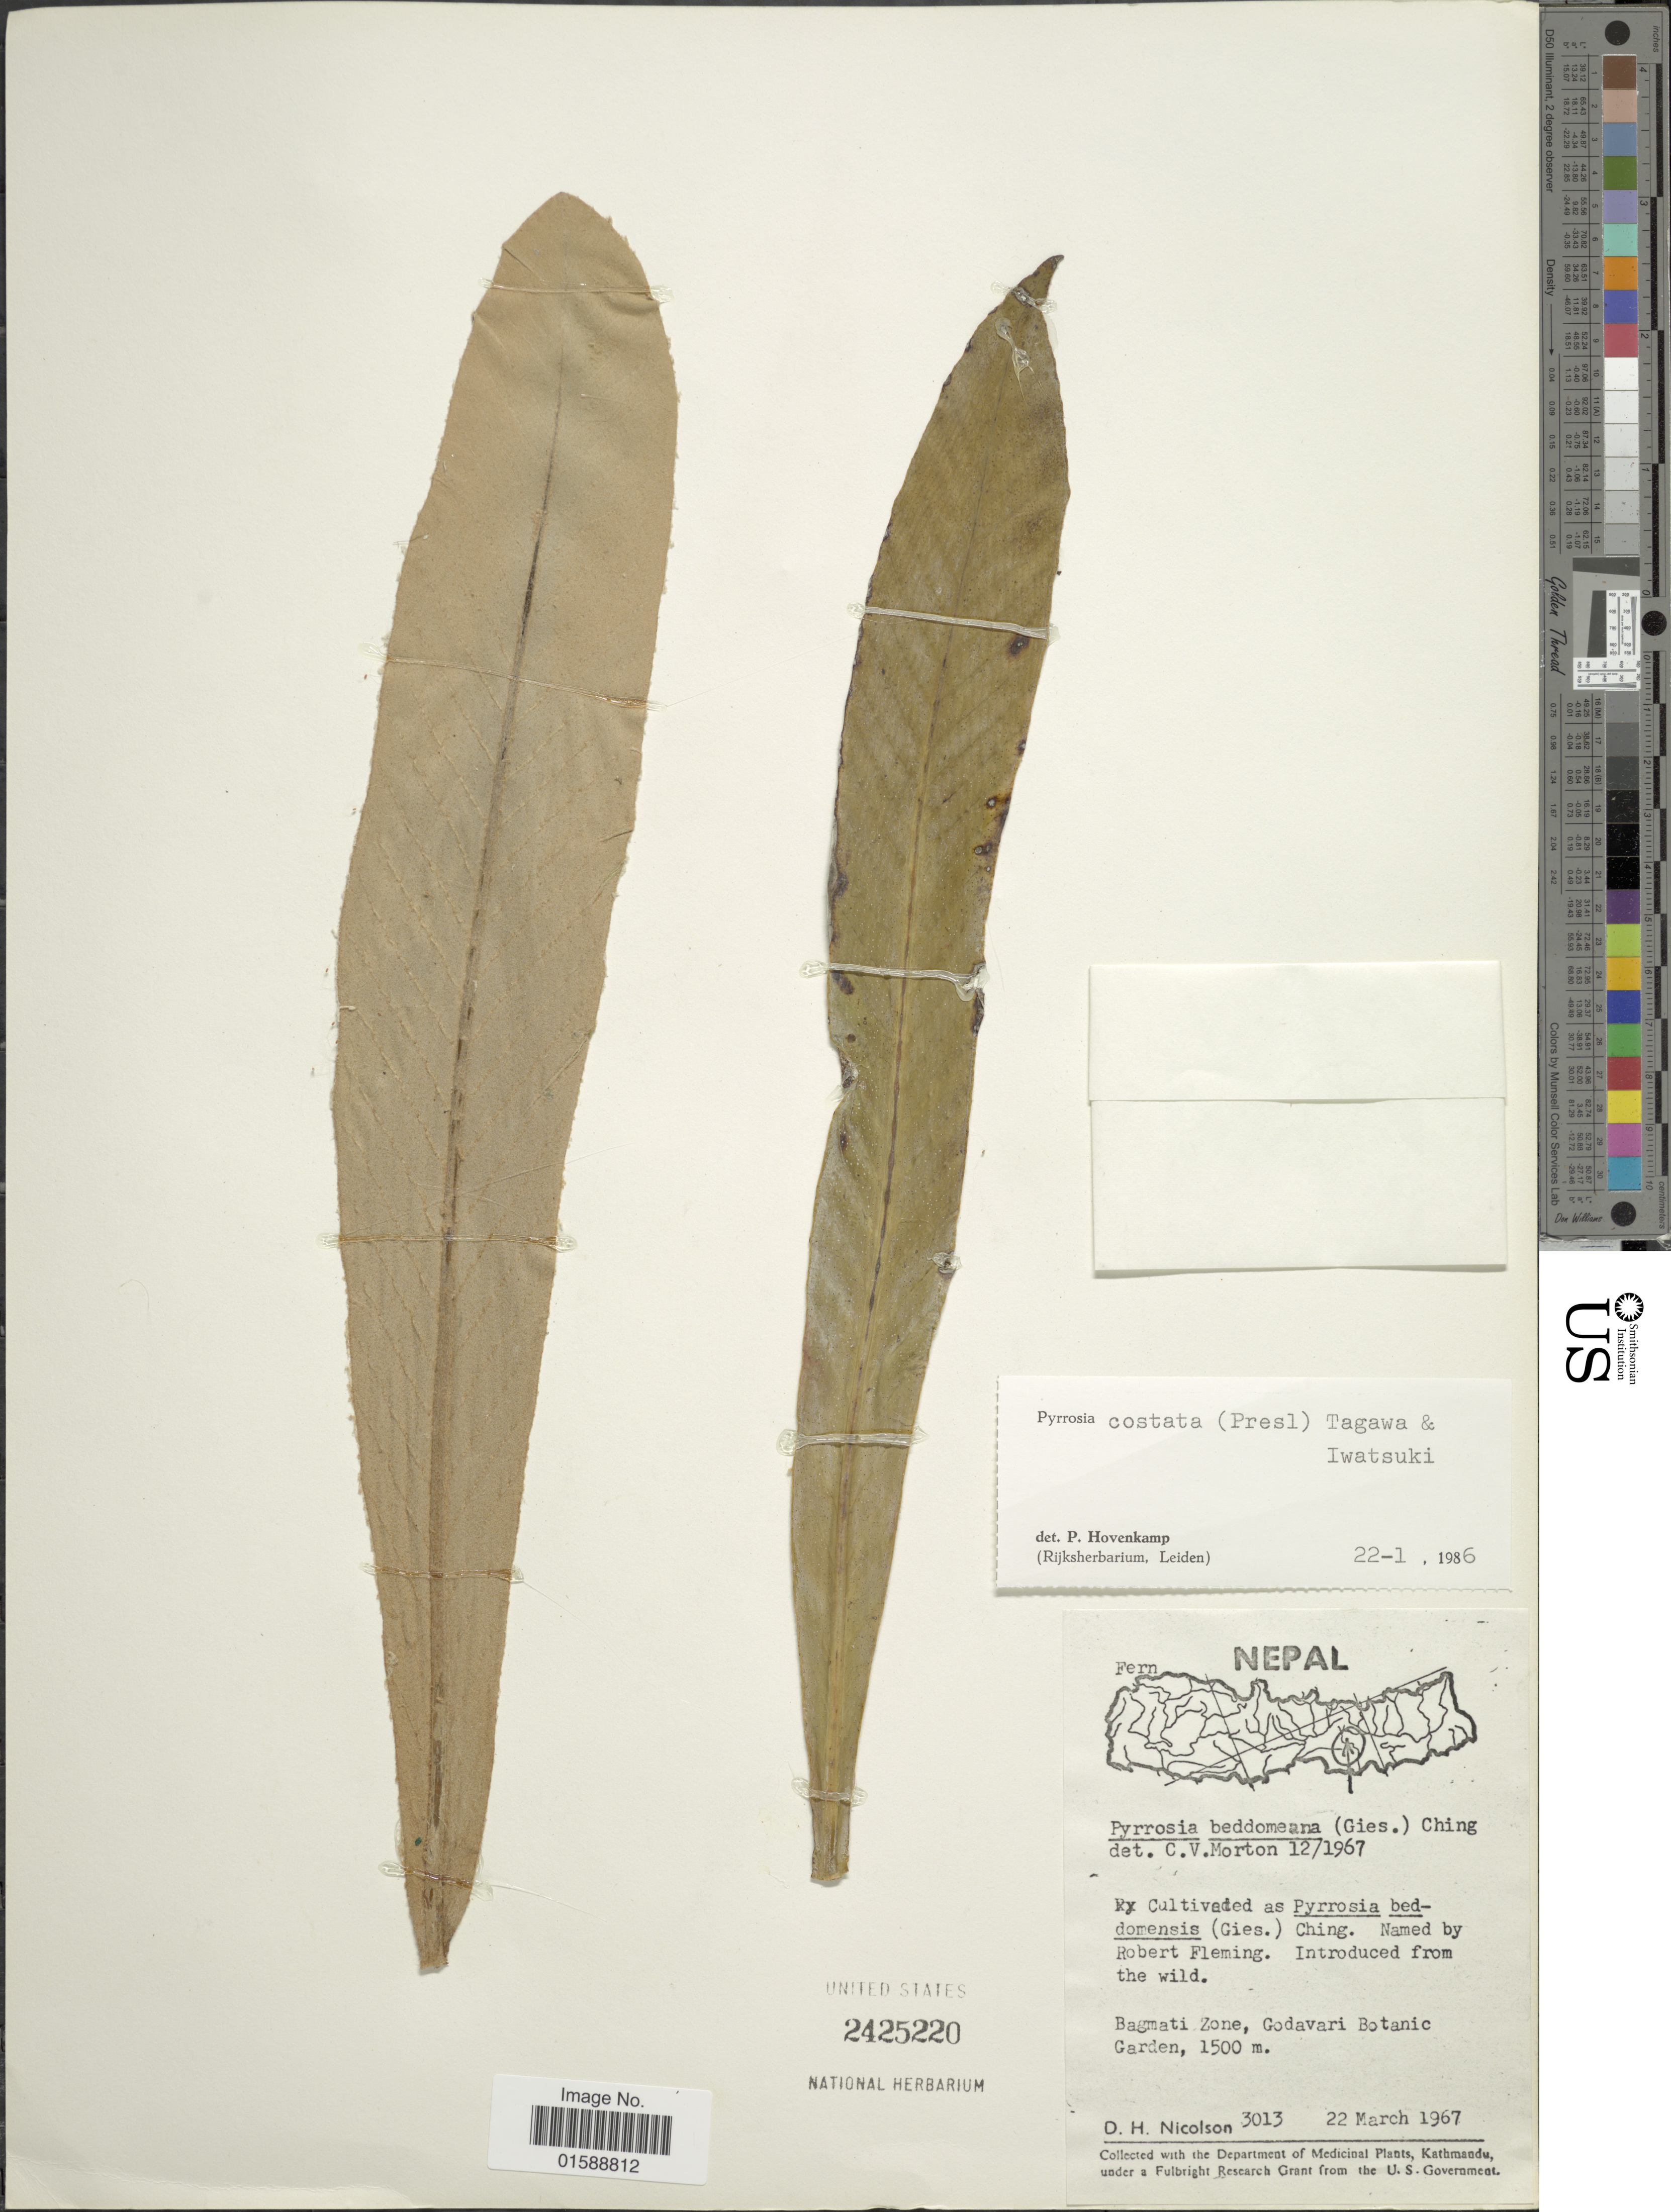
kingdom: Plantae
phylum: Tracheophyta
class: Polypodiopsida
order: Polypodiales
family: Polypodiaceae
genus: Pyrrosia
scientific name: Pyrrosia costata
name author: (Wall. ex C. Presl) Tagawa & K. Iwats.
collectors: D. H. Nicolson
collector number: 3013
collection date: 1967-03-22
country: Nepal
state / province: Bagmati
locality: Godavari Botanic Garden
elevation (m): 1500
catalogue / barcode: US 2425220